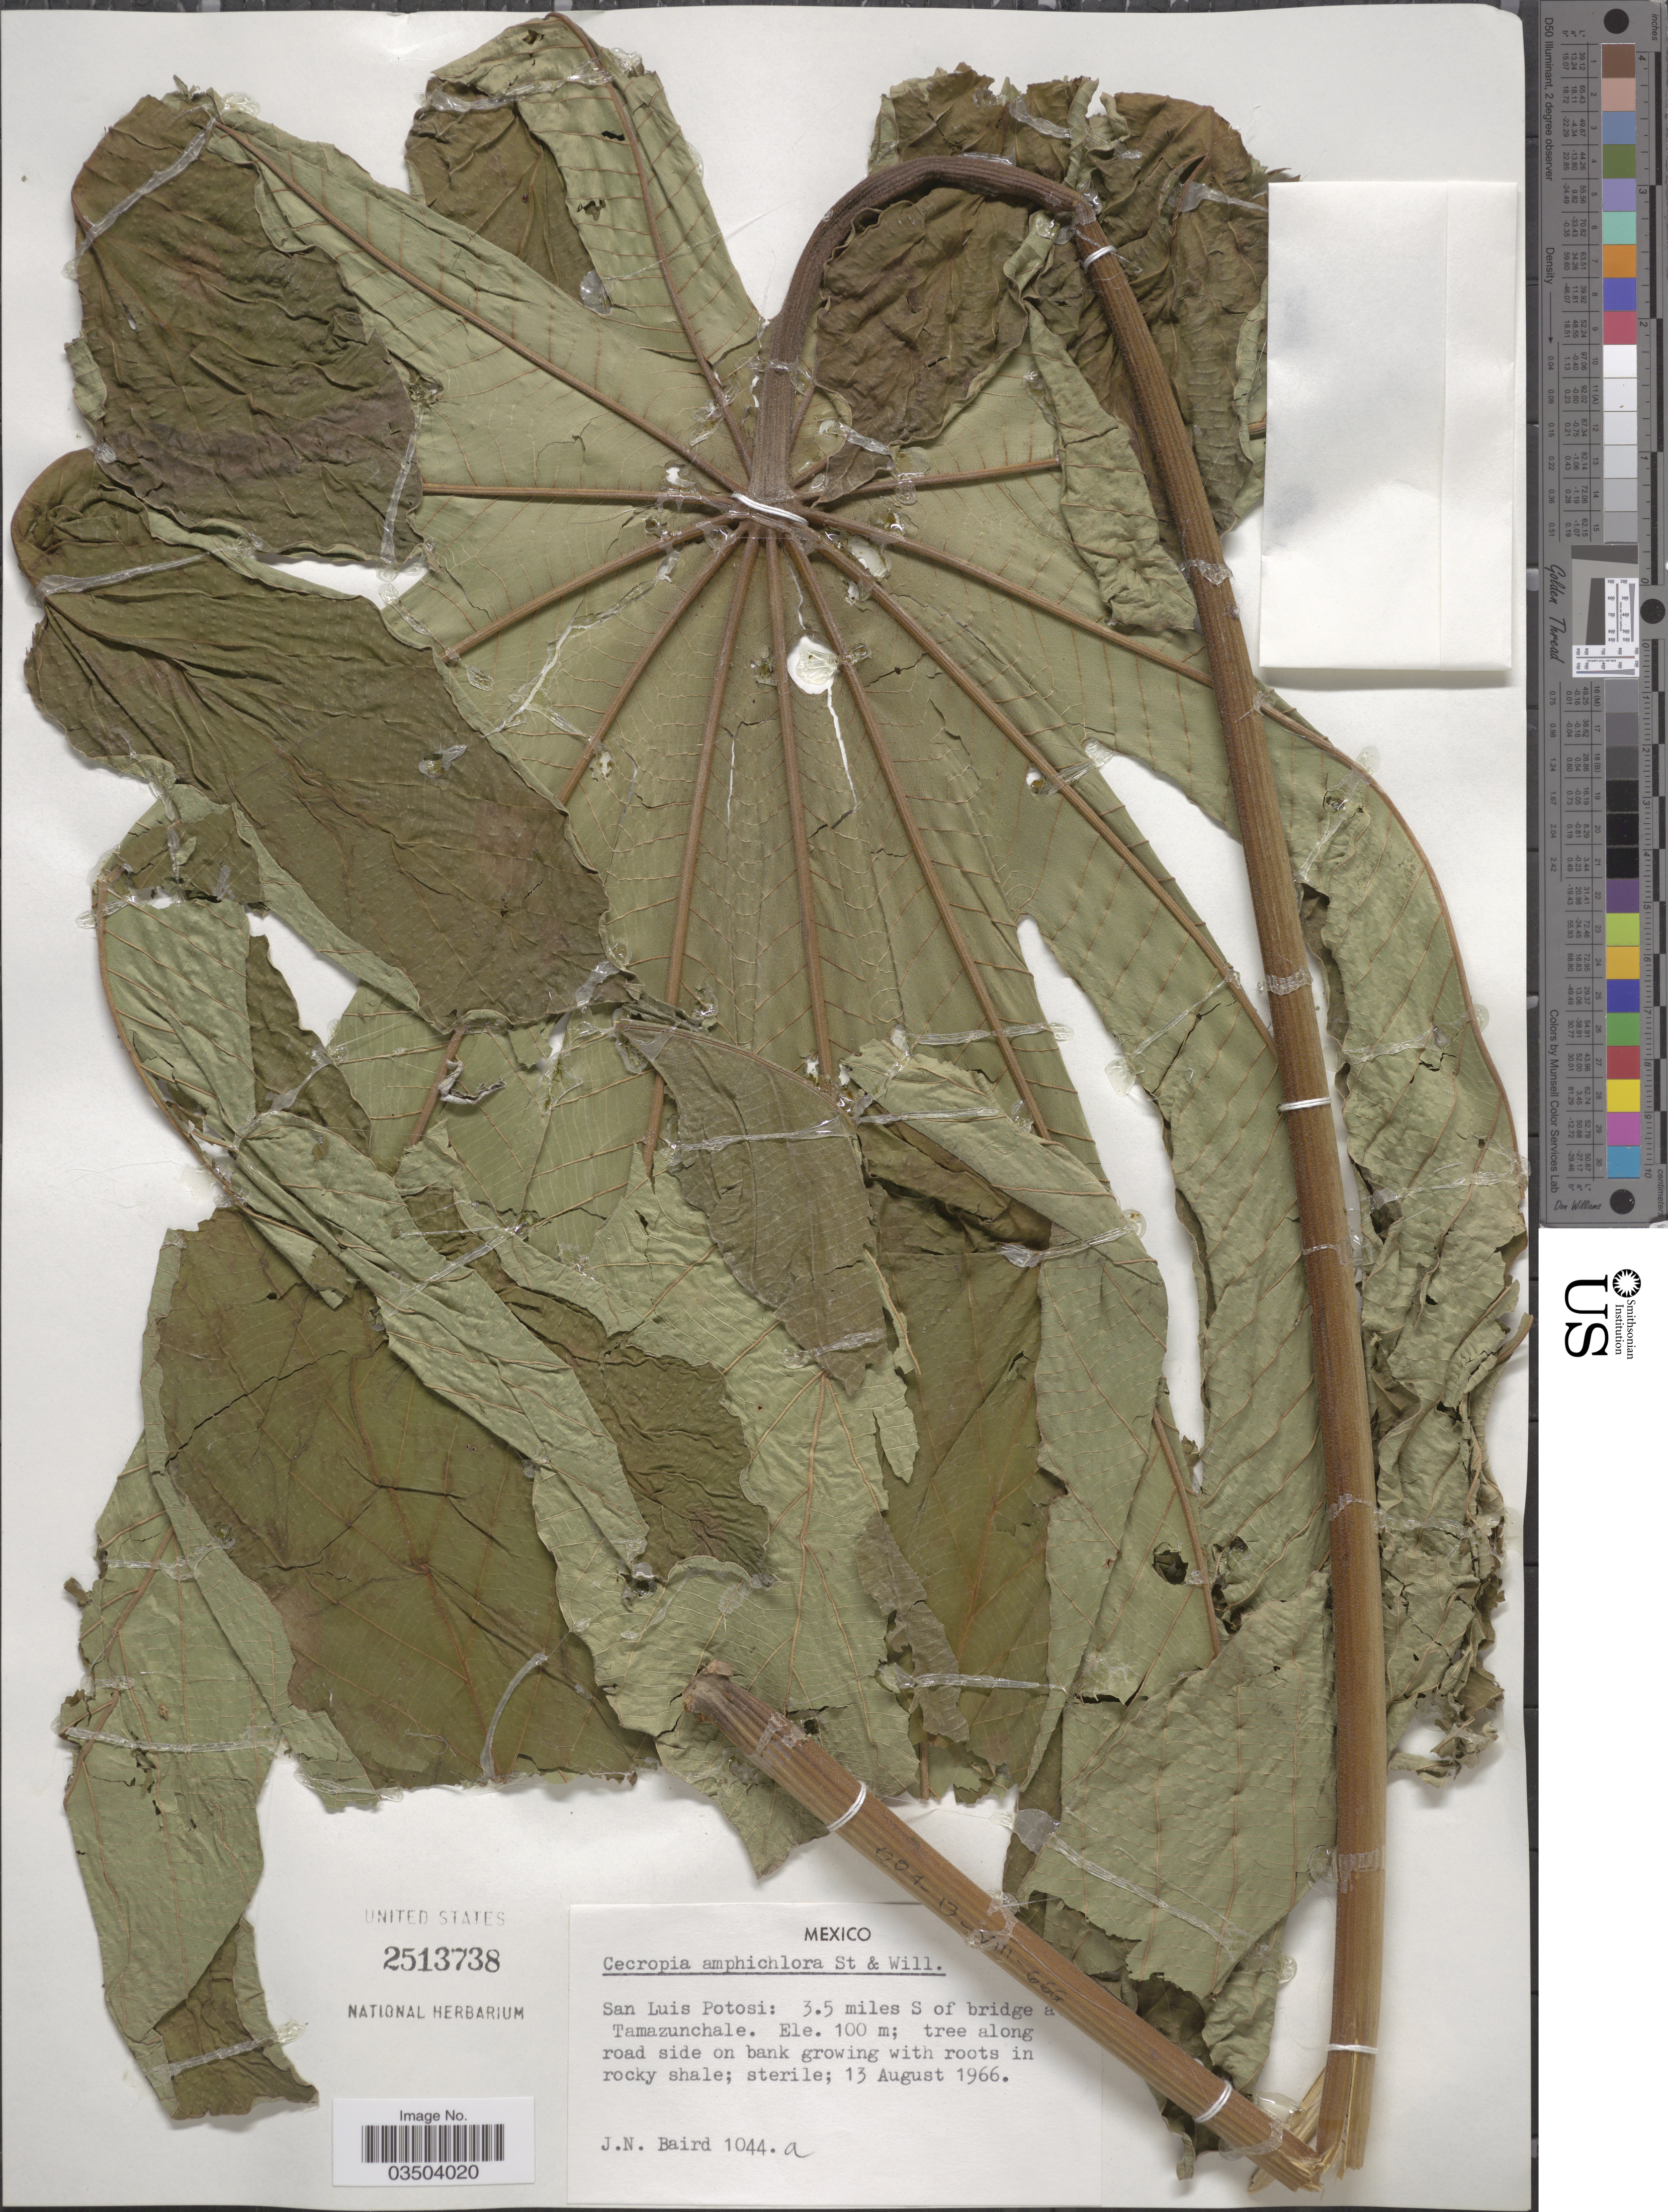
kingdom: Plantae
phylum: Tracheophyta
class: Magnoliopsida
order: Rosales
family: Urticaceae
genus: Cecropia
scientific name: Cecropia amphichlora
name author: Standl. & L.O. Williams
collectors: J. Baird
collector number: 1044a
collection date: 1966-08-13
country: Mexico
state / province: San Luis Potosí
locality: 3.5 miles S of bridge at Tamazunchale. Ele. 100 m; tree along road side on bank growing with roots in rocky shale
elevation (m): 100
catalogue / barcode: US 2513738